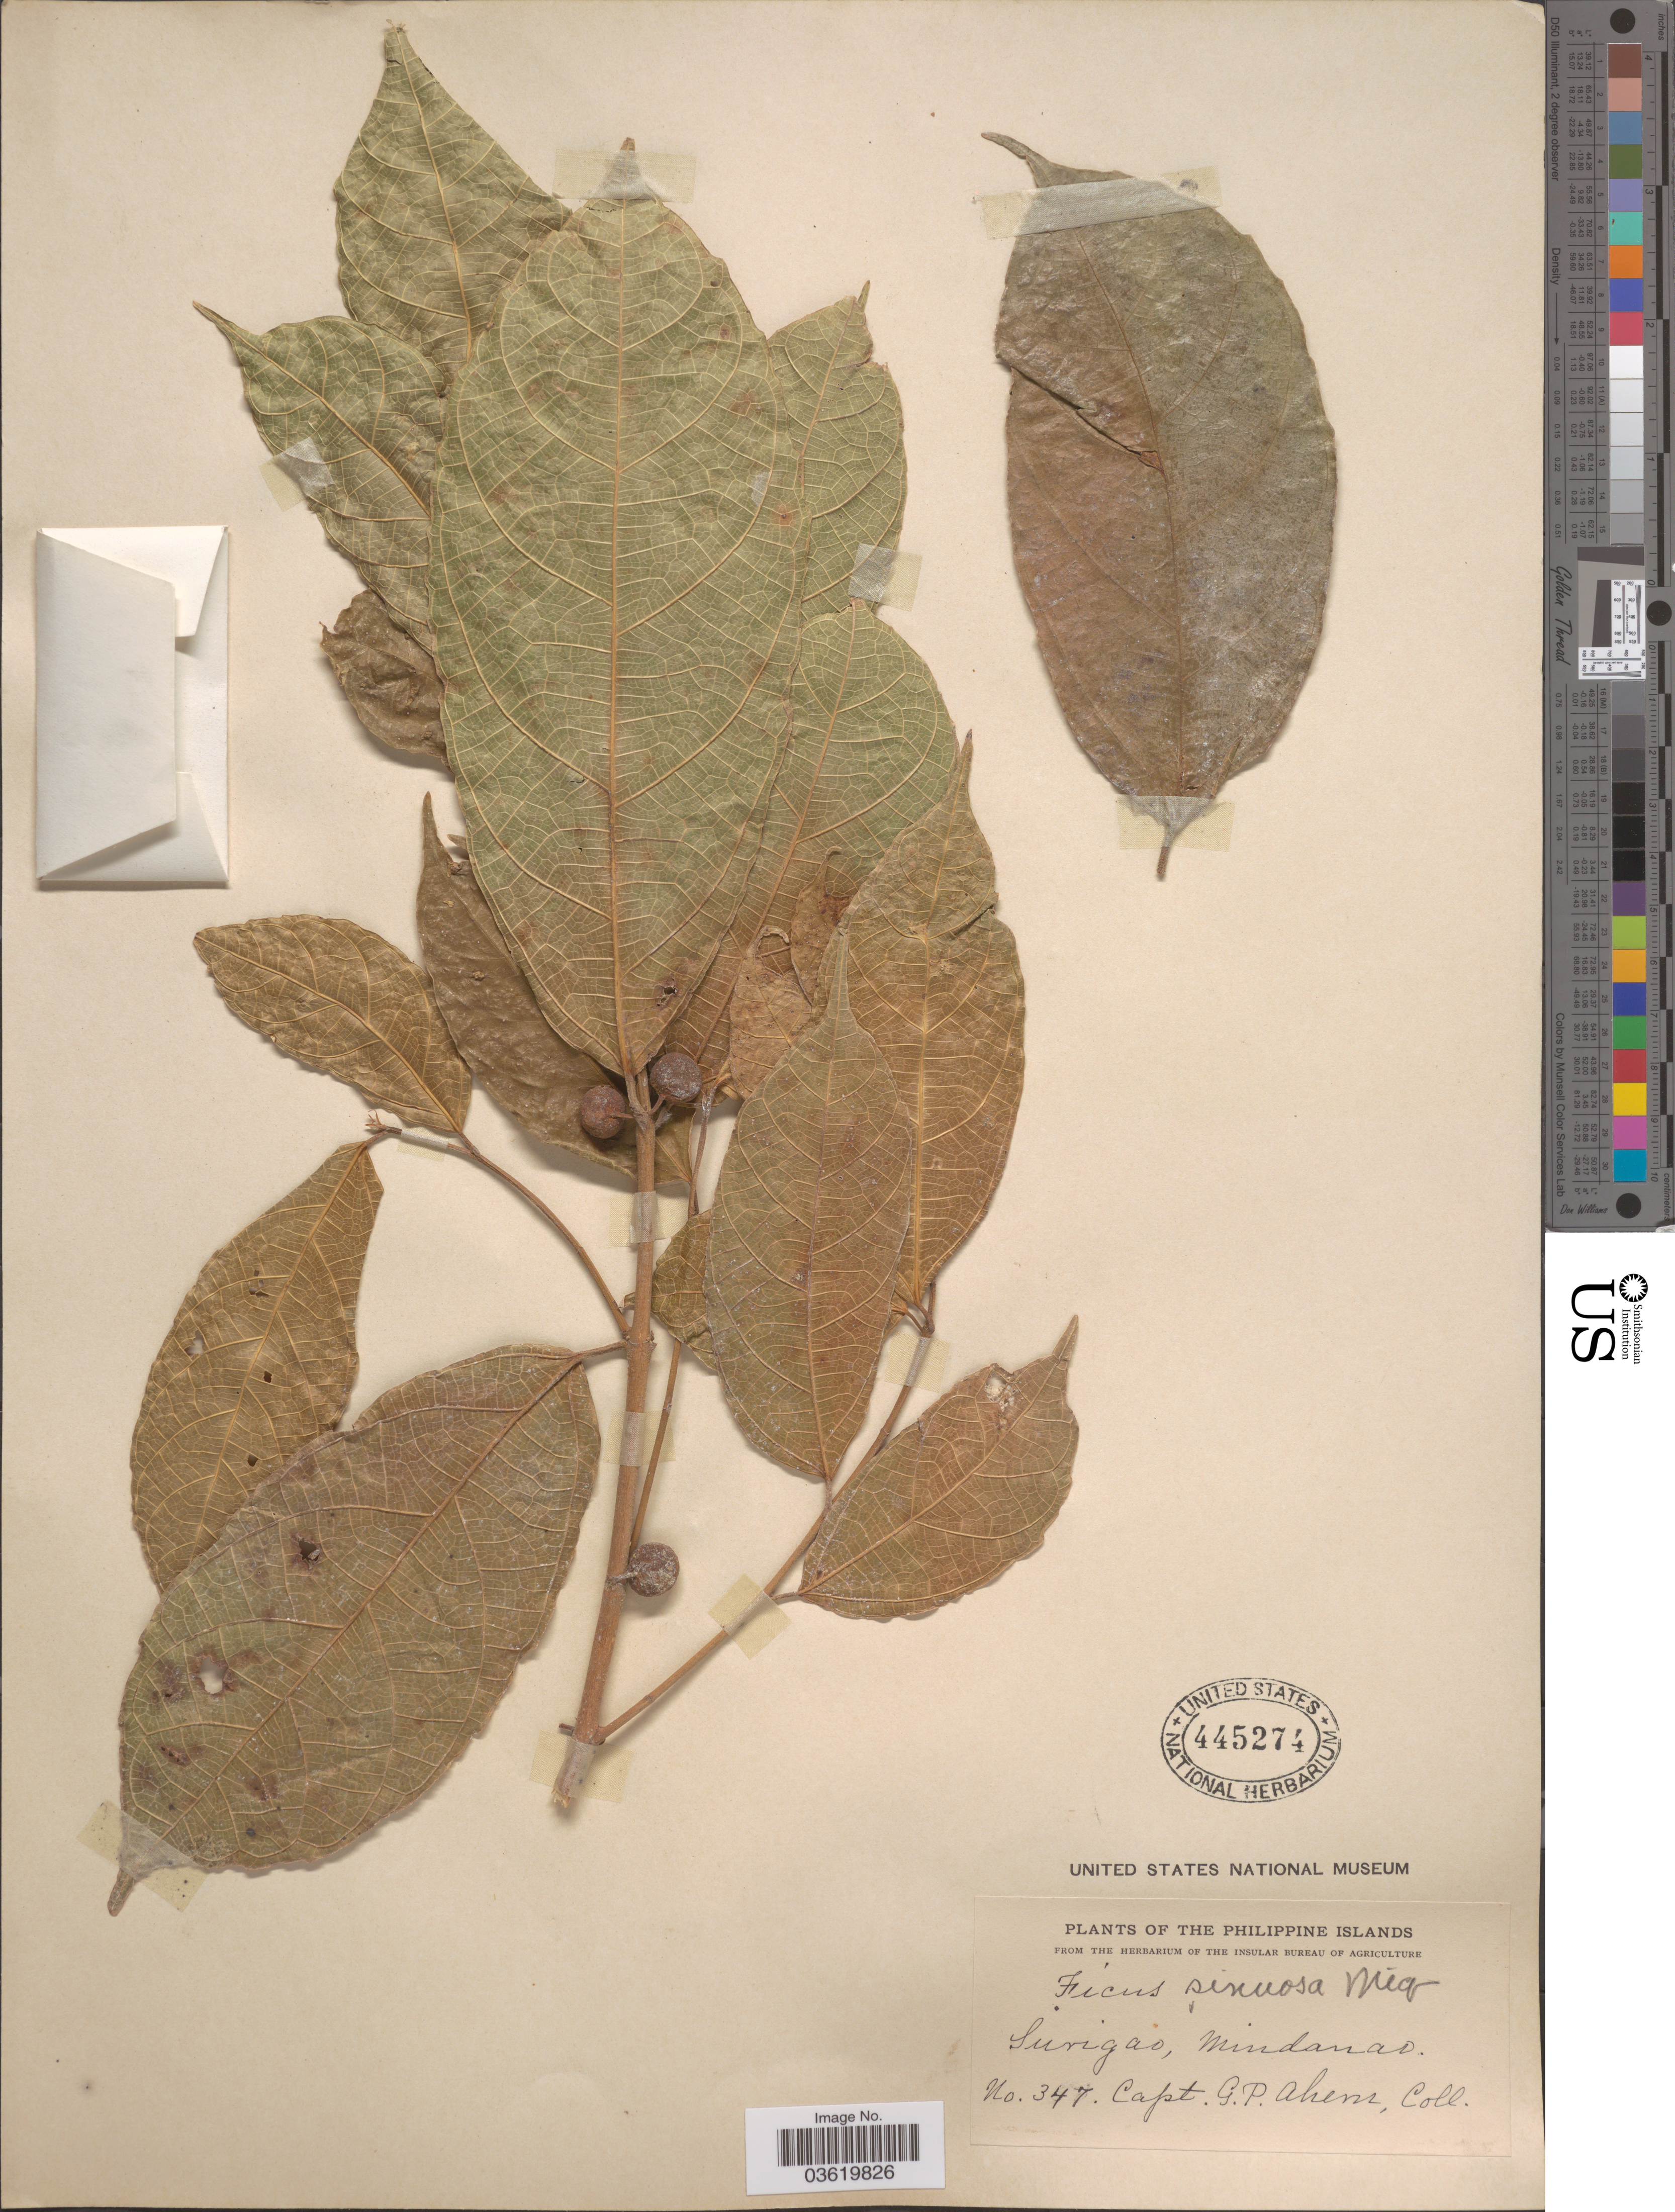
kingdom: Plantae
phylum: Tracheophyta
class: Magnoliopsida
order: Rosales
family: Moraceae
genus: Ficus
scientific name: Ficus ulmifolia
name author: Lam.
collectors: G. Ahern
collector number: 347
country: Philippines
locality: Philippine Islands. Surigao, Mindanao.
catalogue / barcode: US 445274